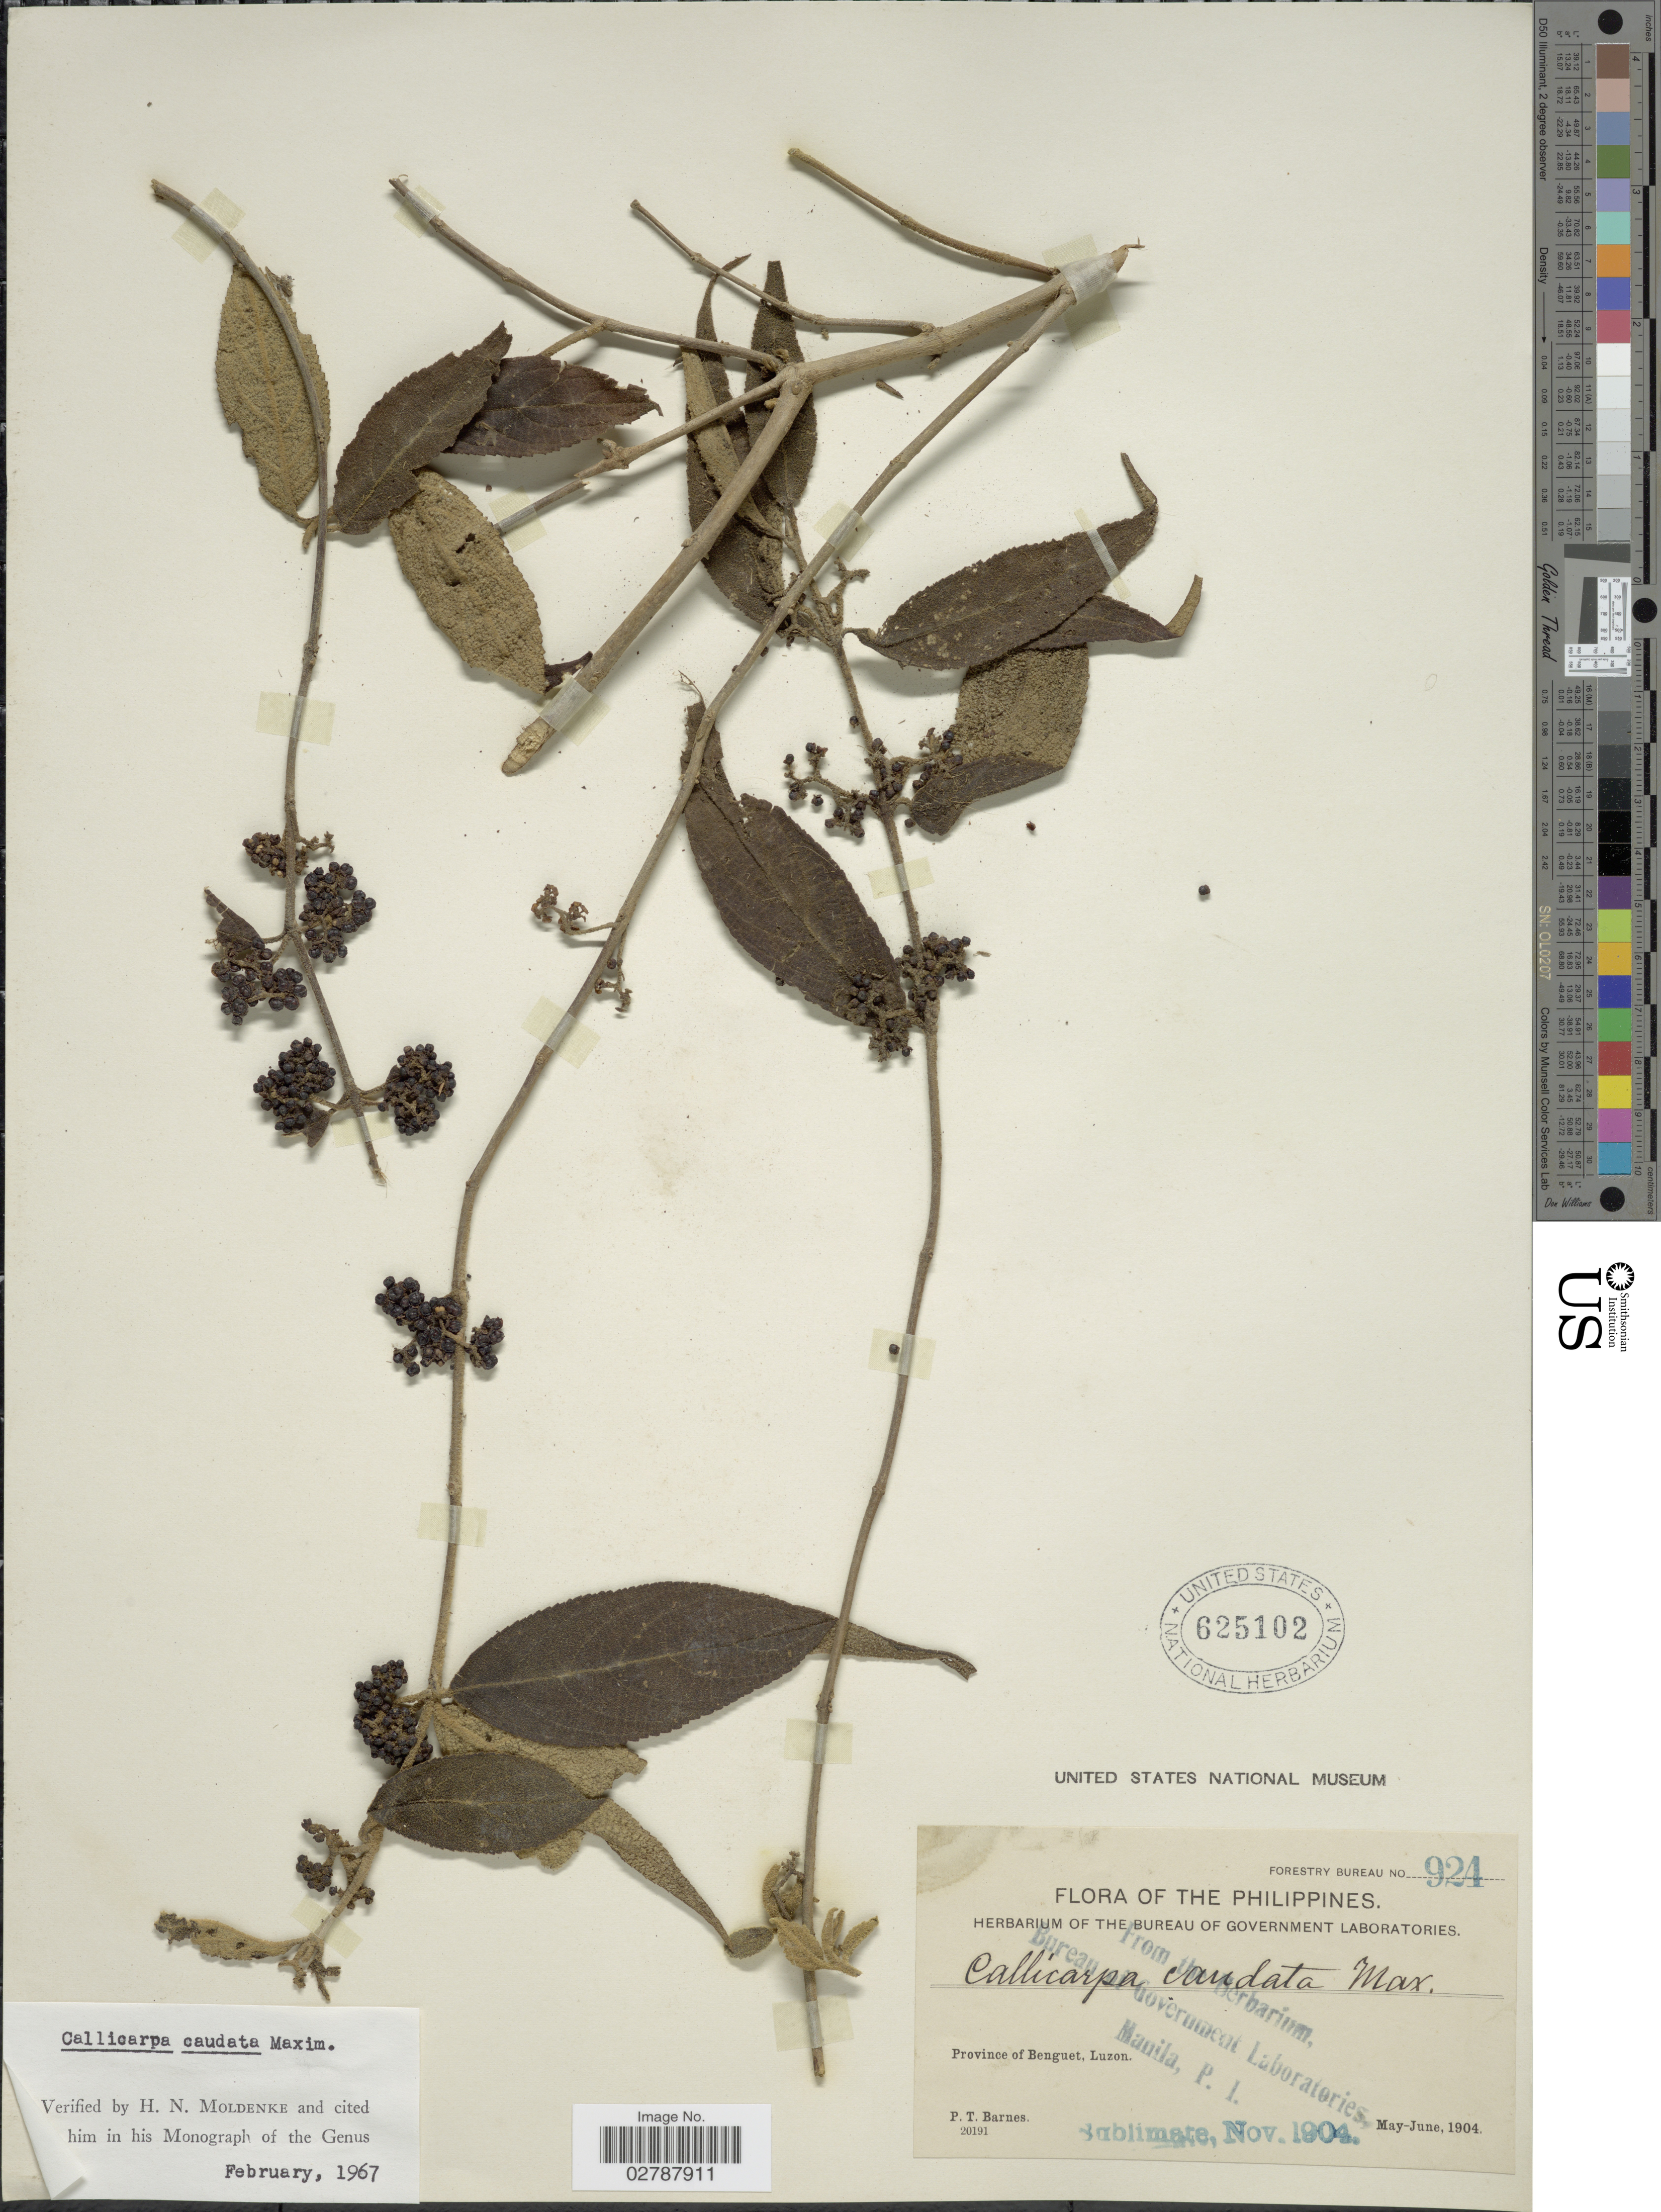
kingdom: Plantae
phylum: Tracheophyta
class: Magnoliopsida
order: Lamiales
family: Lamiaceae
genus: Callicarpa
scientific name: Callicarpa caudata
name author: Maxim.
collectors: P. Barnes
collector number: Forestry Bureau924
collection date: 1904-05/1904-06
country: Philippines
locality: Province of Benguet, Luzon.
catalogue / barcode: US 625102